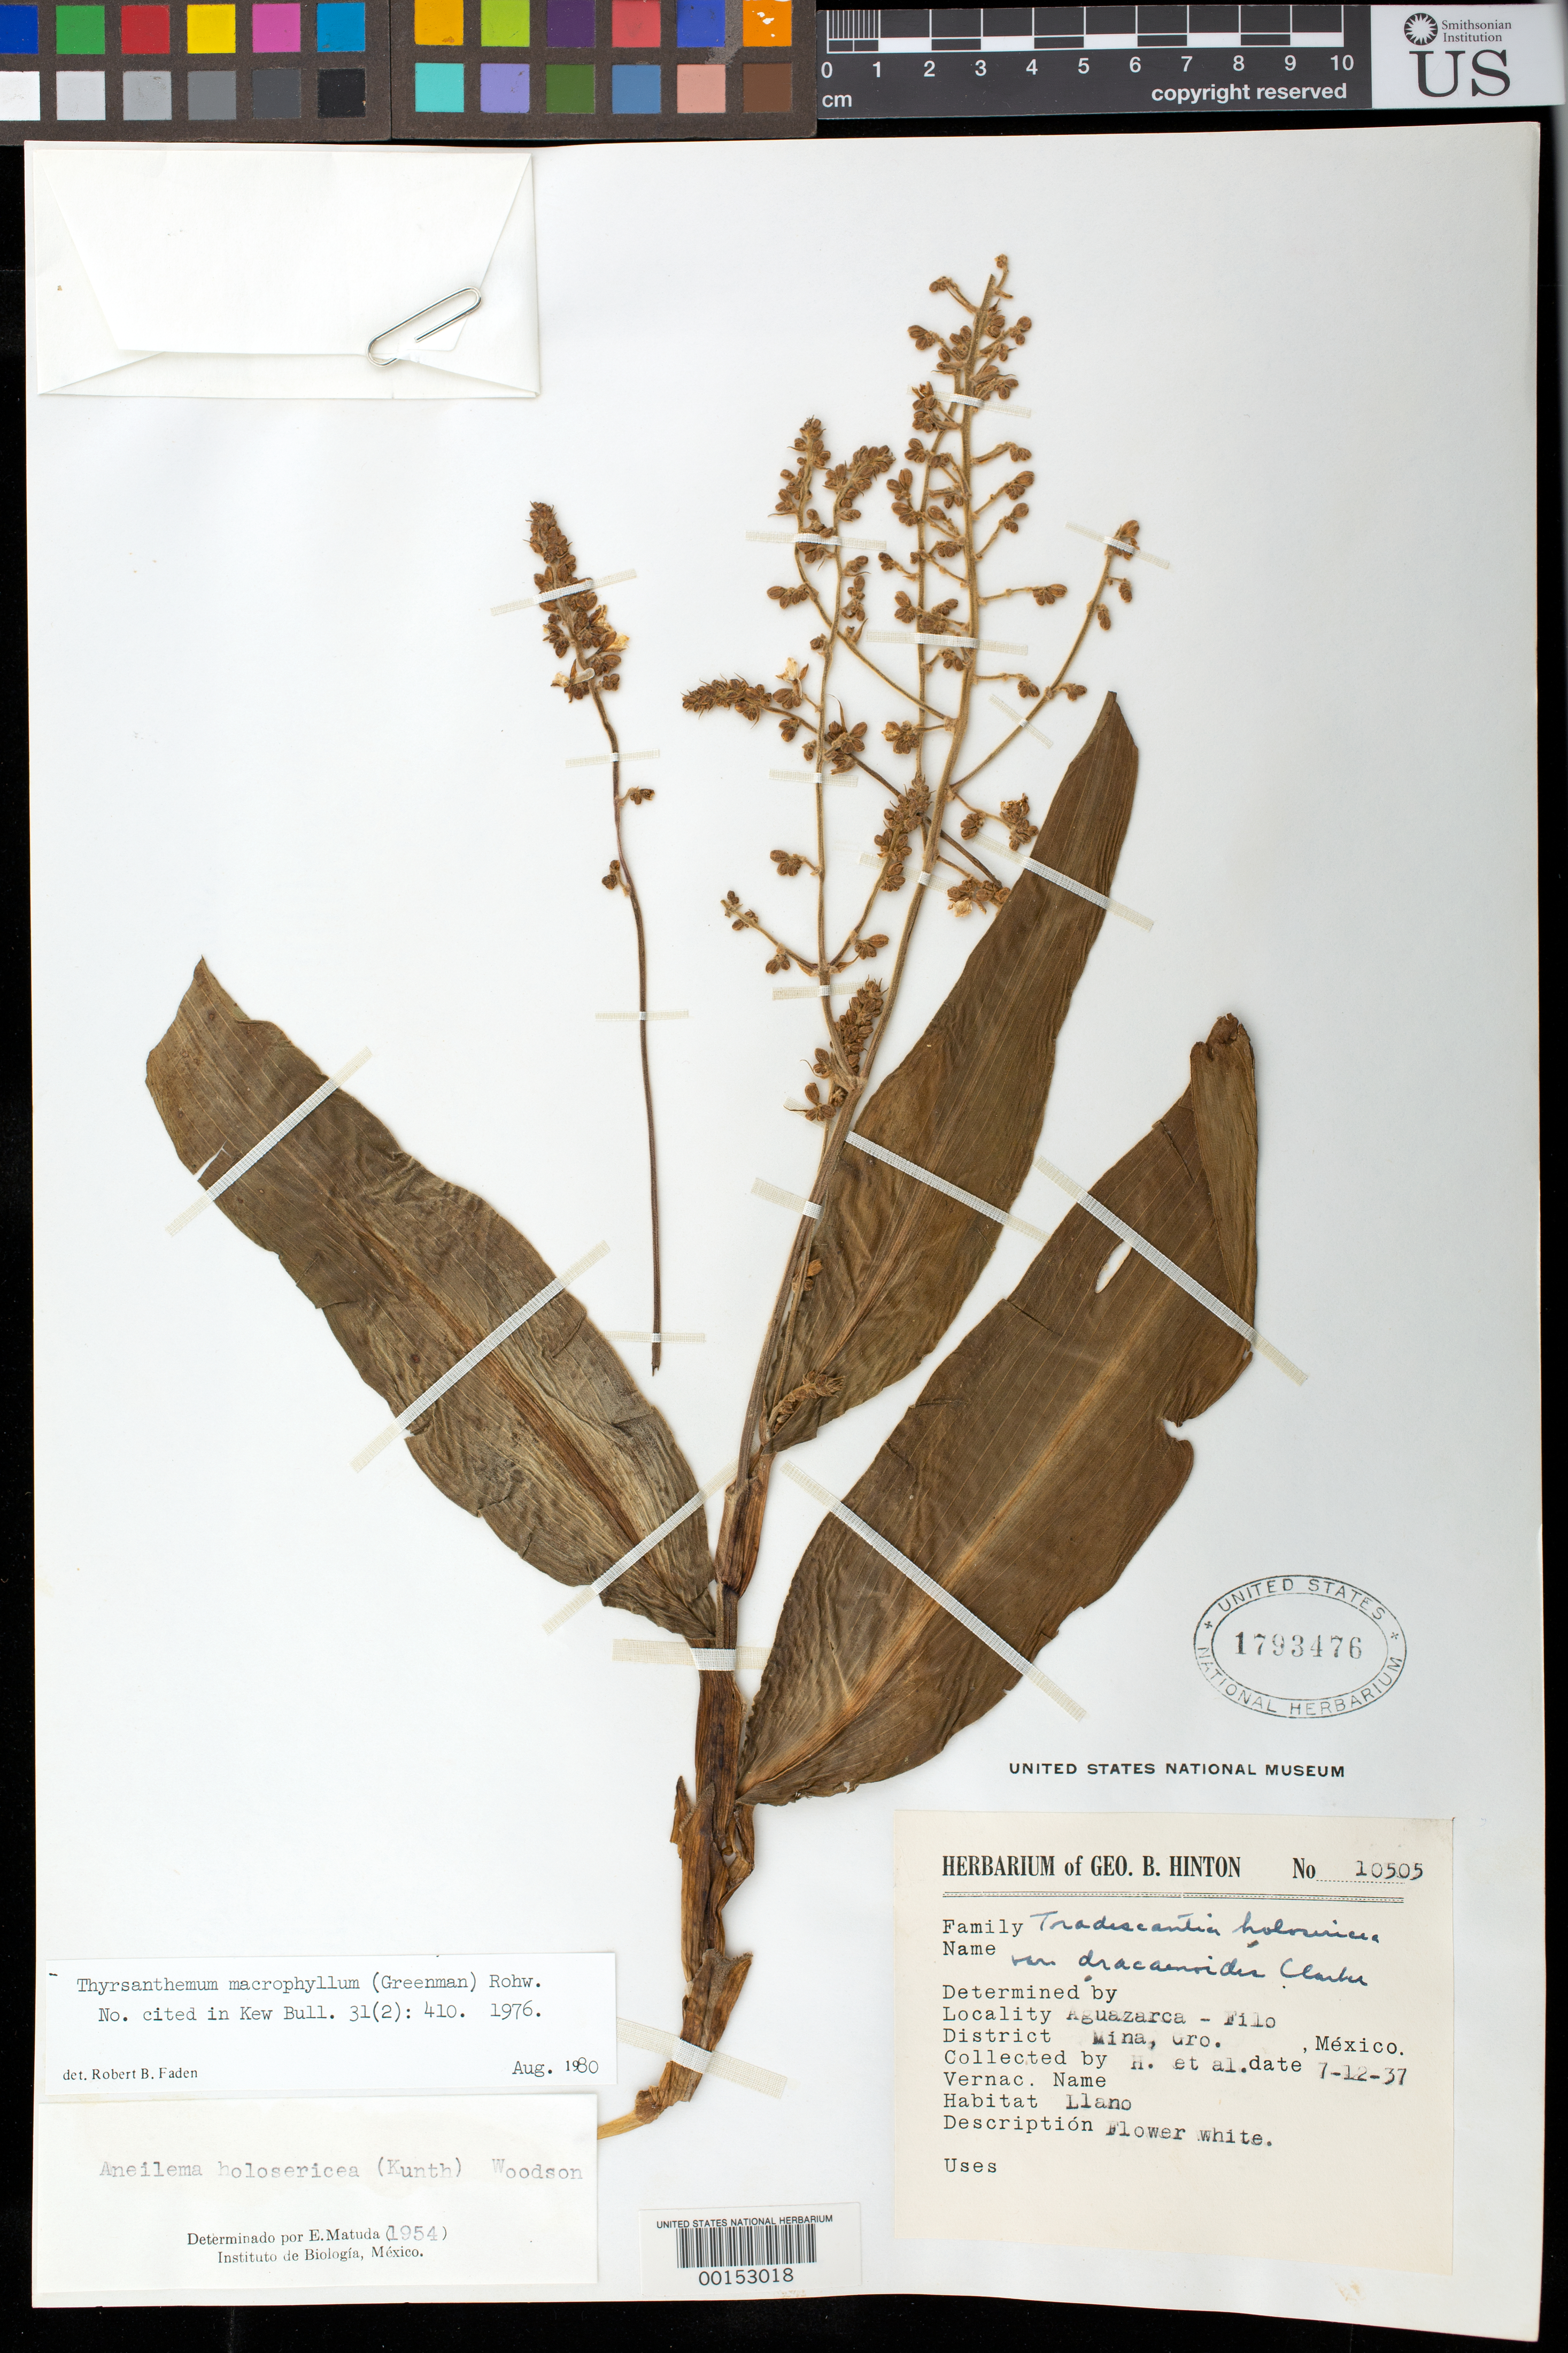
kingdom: Plantae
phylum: Tracheophyta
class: Liliopsida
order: Commelinales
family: Commelinaceae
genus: Thyrsanthemum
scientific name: Thyrsanthemum macrophyllum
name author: (Greenm.) Rohw.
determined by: Faden, Robert B., (US), Smithsonian Institution - National Museum of Natural History (UNITED STATES)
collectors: G. B. Hinton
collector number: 10505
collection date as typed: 12 Jul 1937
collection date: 1937-07-12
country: Mexico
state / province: Guerrero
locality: Mina mun. (?), Aguazarca - Filo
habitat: Llano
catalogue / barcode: US 1793476